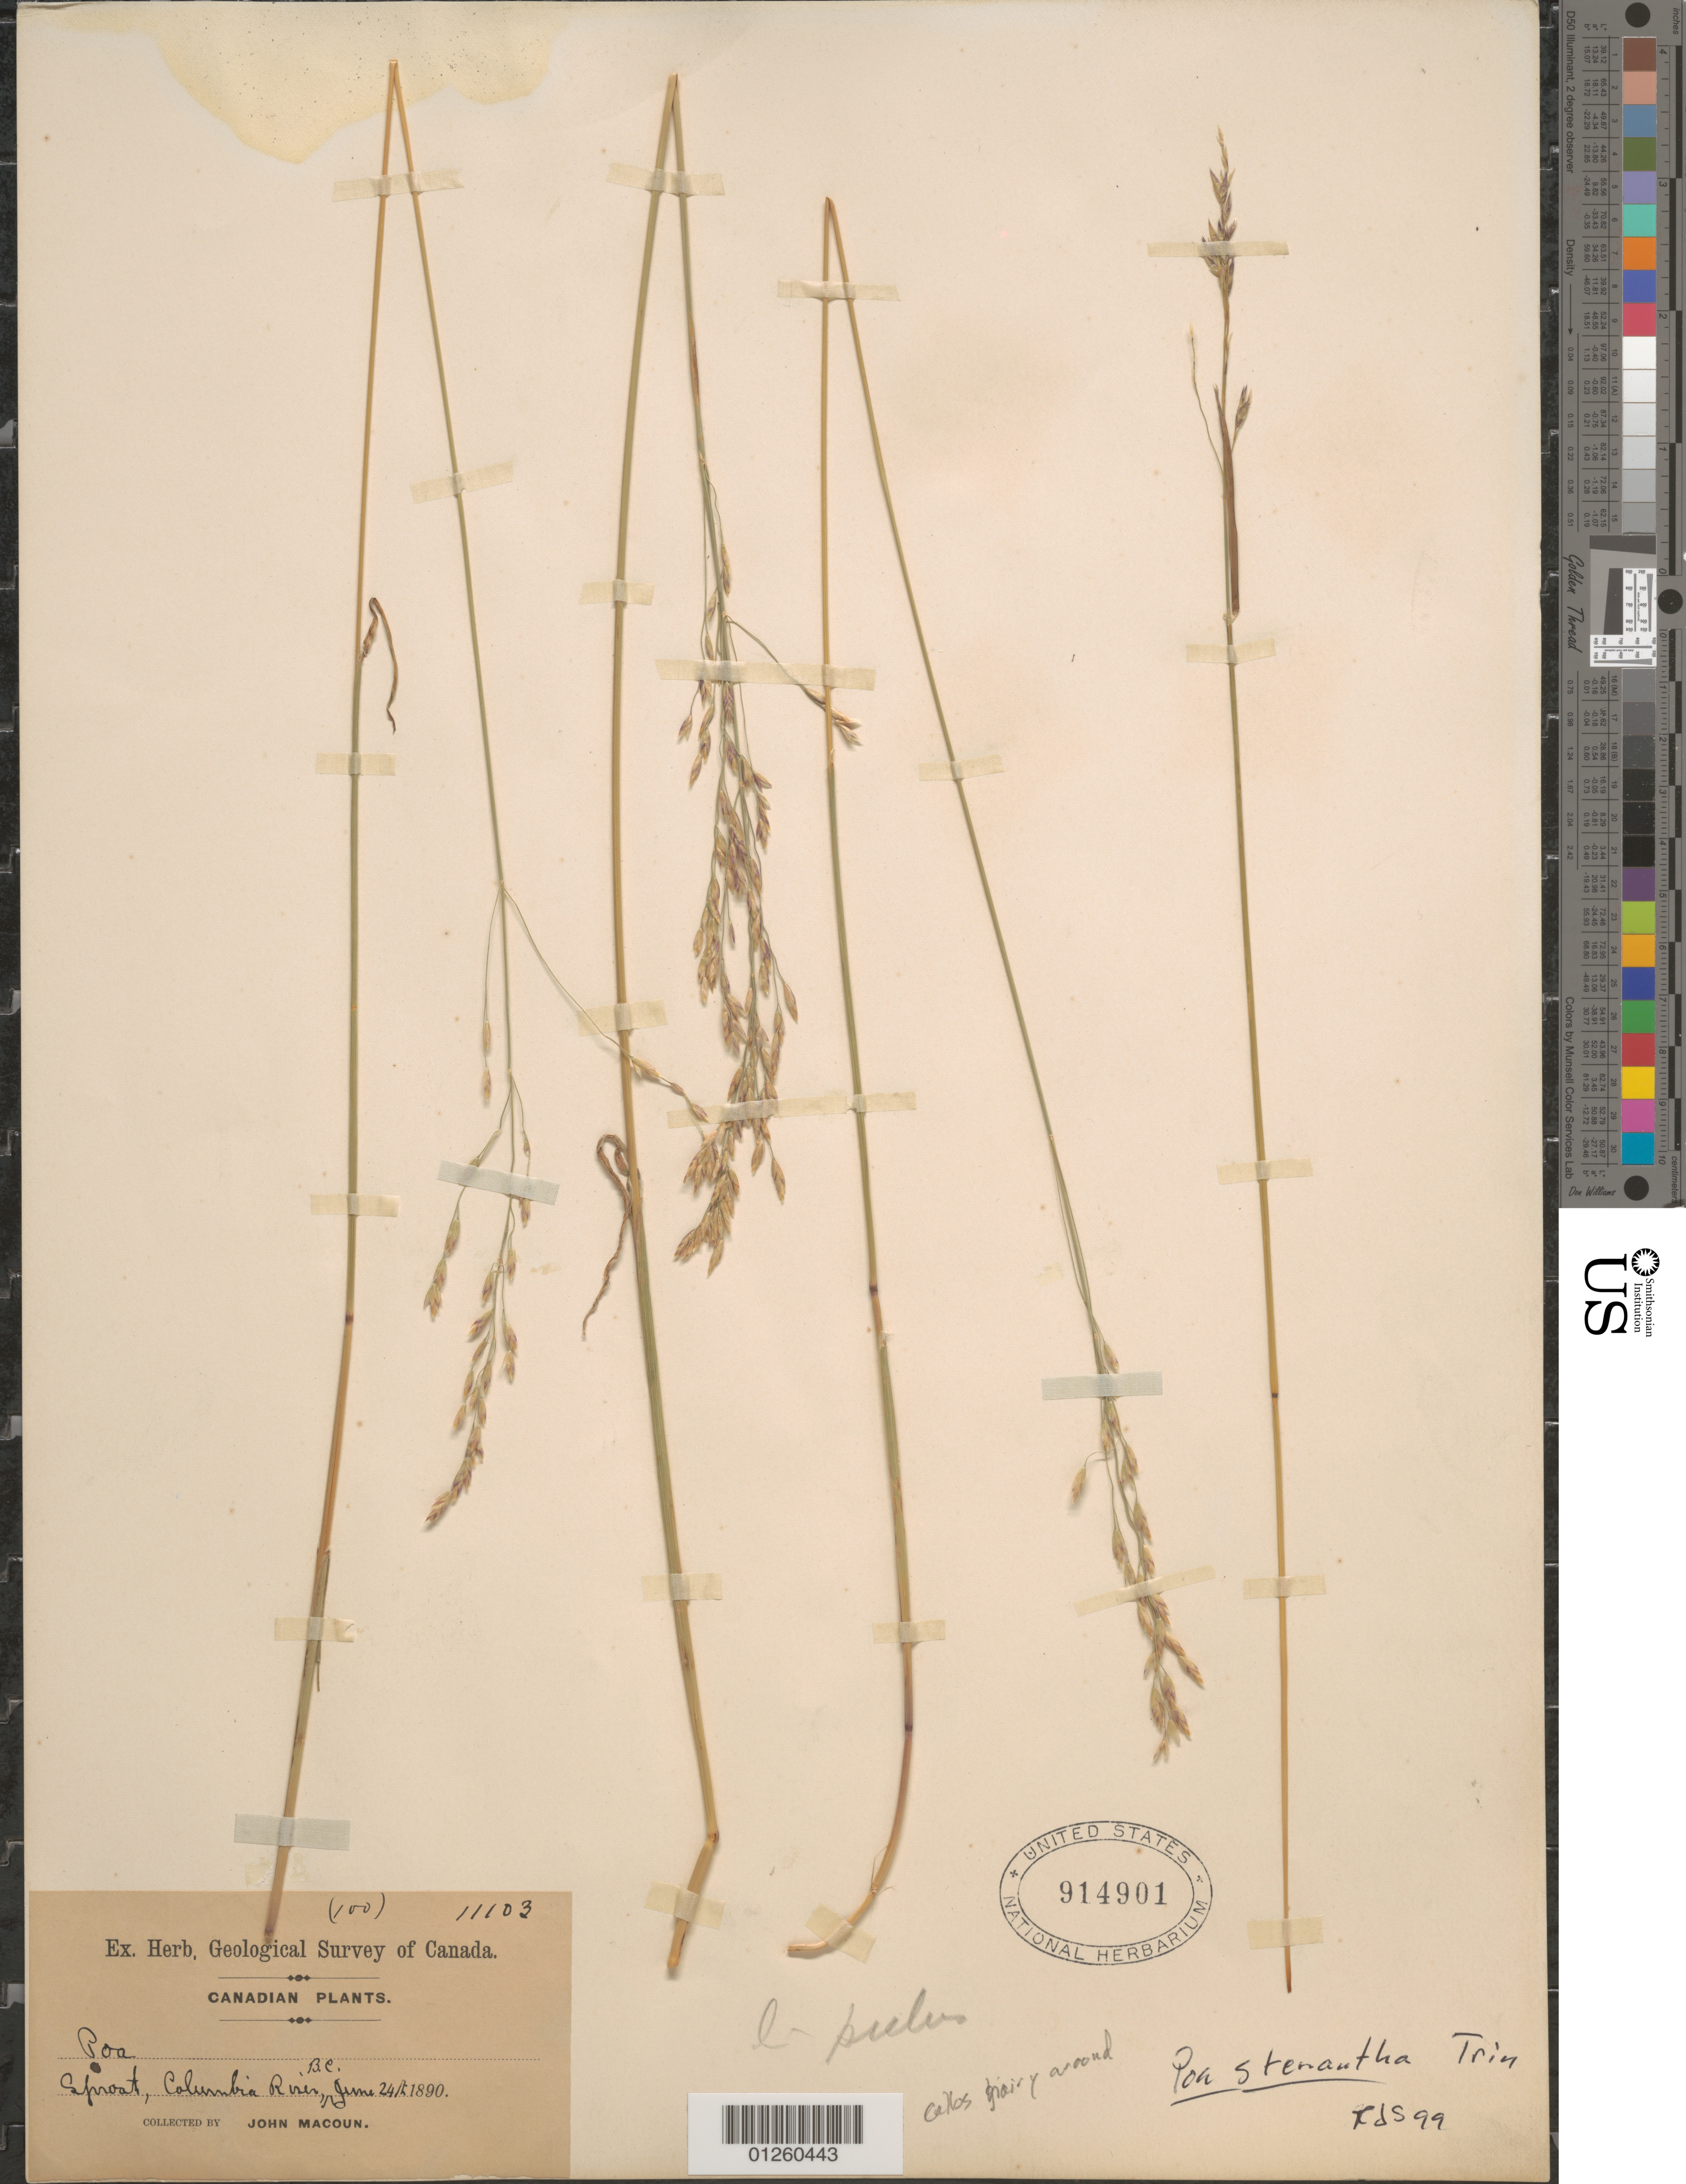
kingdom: Plantae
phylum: Tracheophyta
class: Liliopsida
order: Poales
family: Poaceae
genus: Poa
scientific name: Poa stenantha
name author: Trin.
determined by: Soreng, Robert J., Research Associate (BOT), Smithsonian Institution - National Museum of Natural History (UNITED STATES)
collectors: J. Macoun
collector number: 11103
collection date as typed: June 24th, 1890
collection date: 1890-06-24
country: Canada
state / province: British Columbia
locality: Sproat, Columbia River.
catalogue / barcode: US 914901